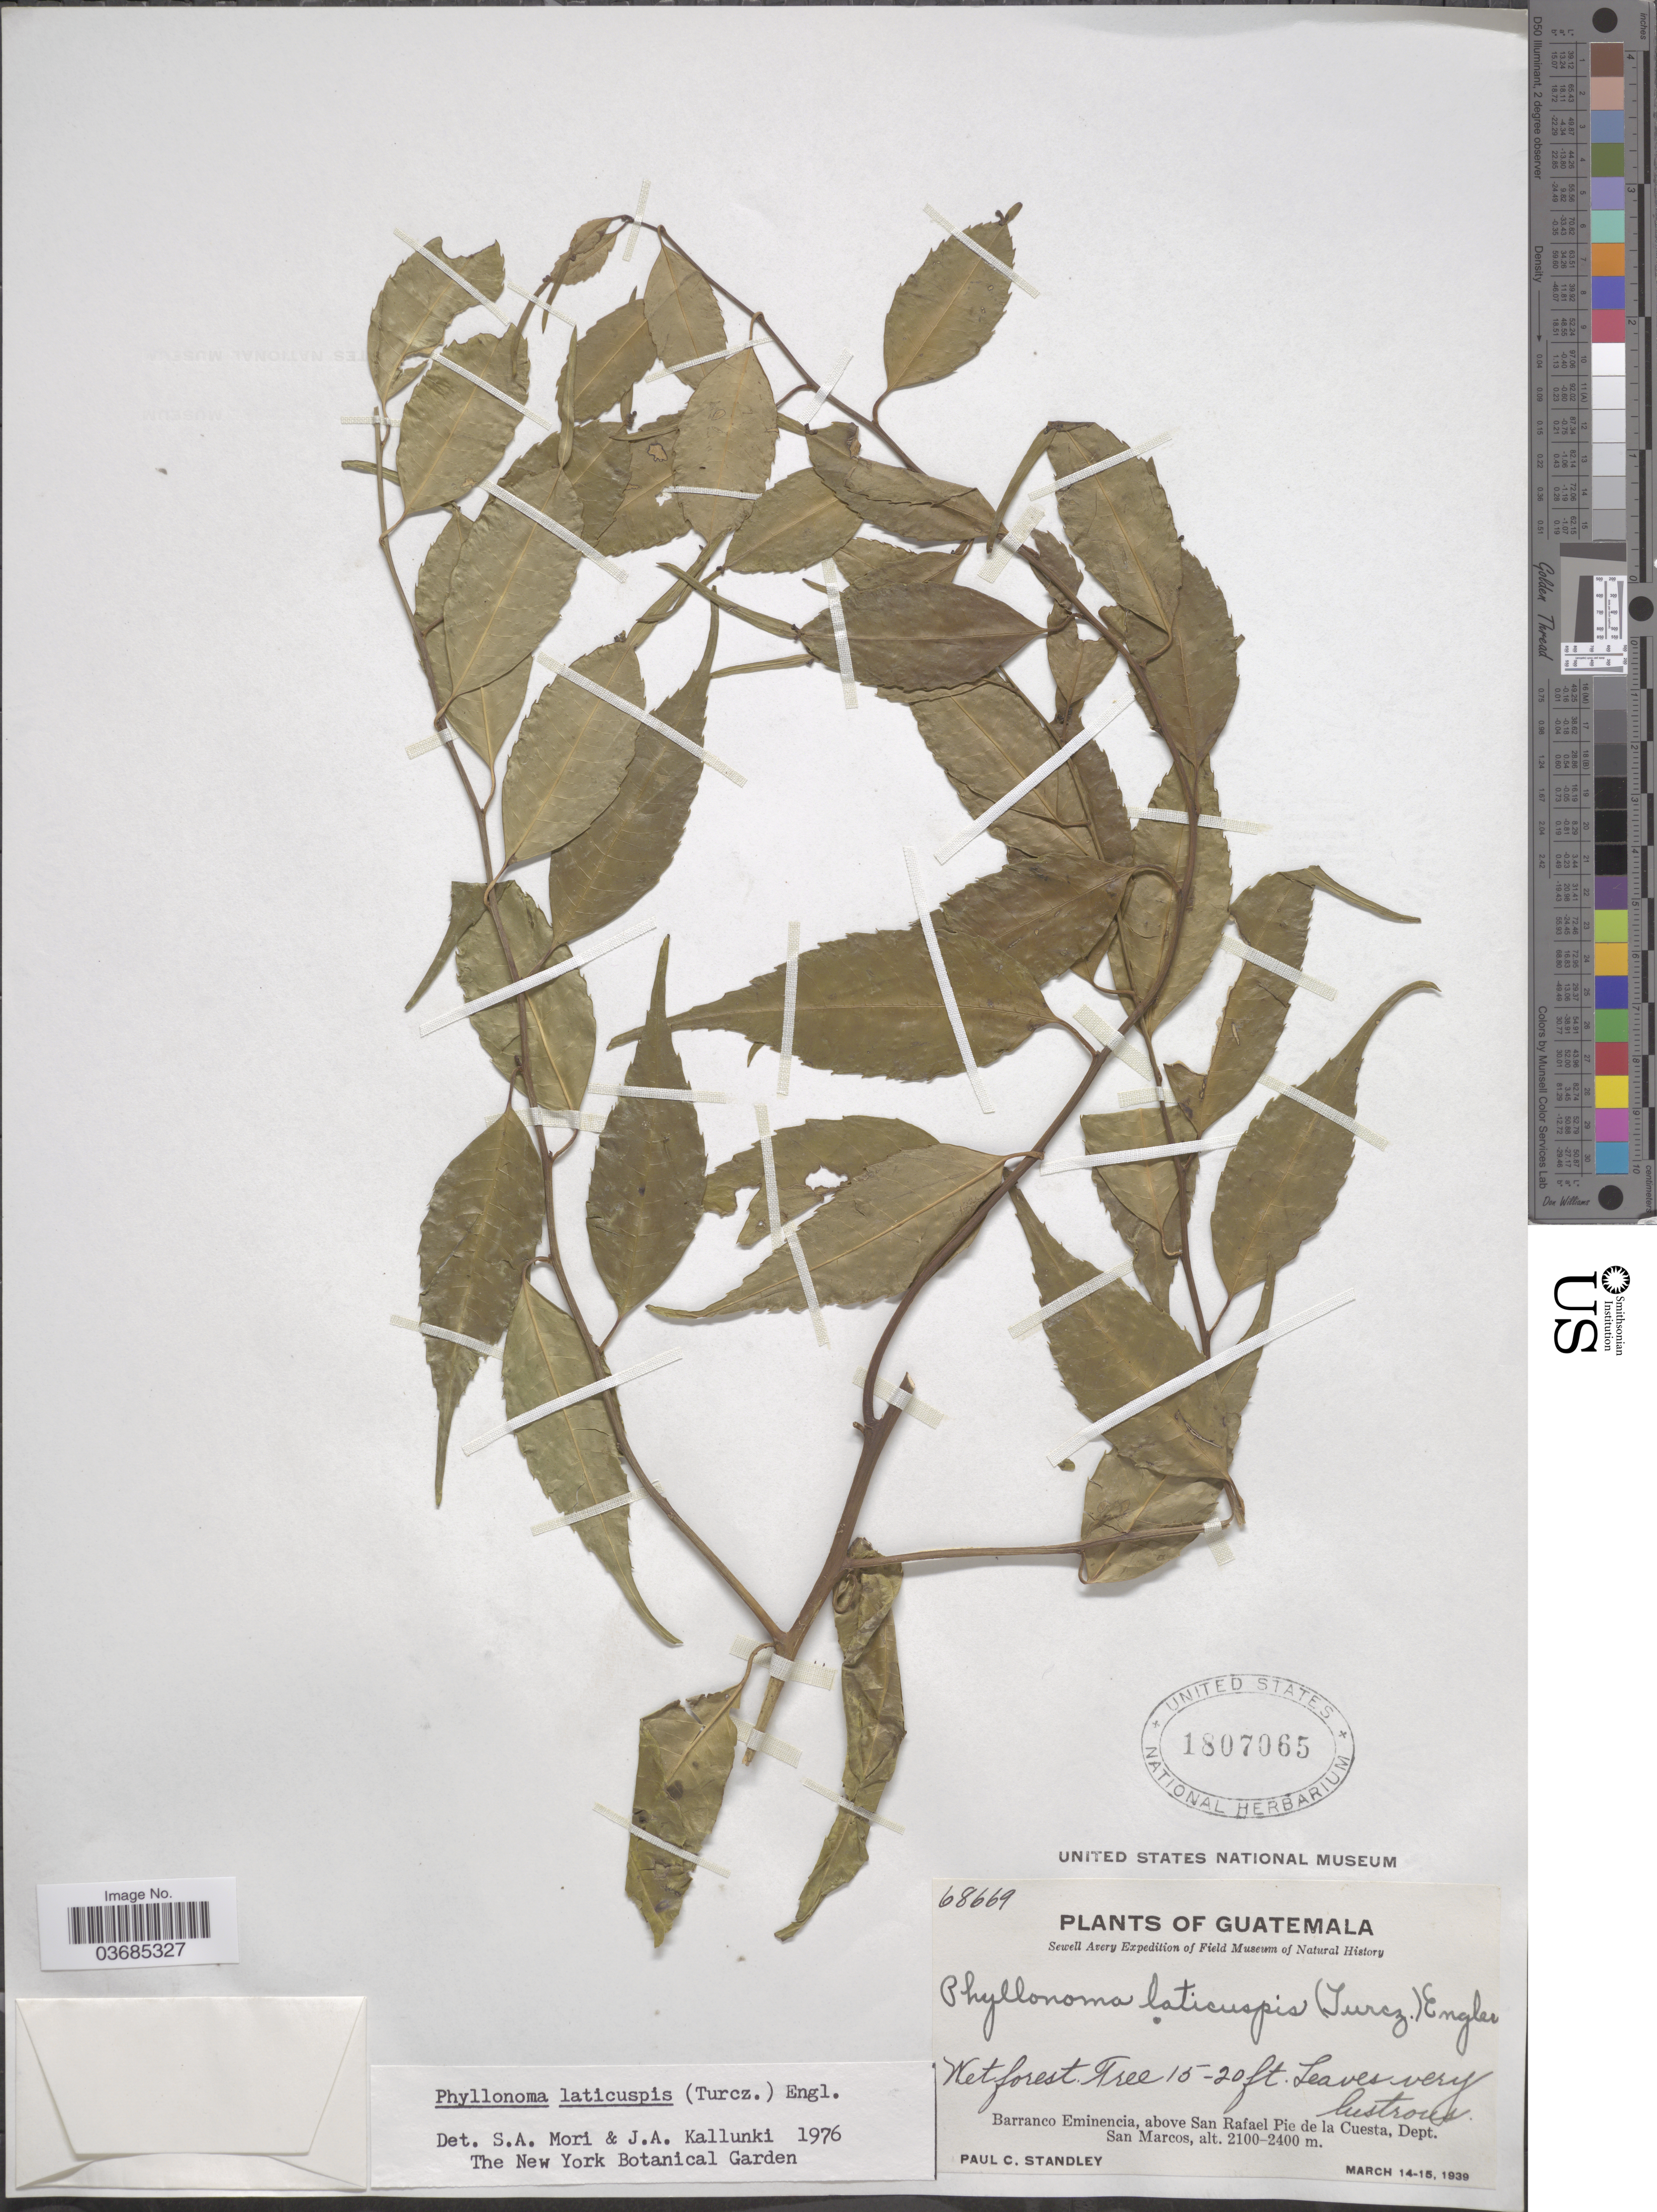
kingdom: Plantae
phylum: Tracheophyta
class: Magnoliopsida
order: Aquifoliales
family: Phyllonomaceae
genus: Phyllonoma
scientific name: Phyllonoma laticuspis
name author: (Turcz.) Engl.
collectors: P. C. Standley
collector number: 68669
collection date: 1939-03-14/1939-03-15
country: Guatemala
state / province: San Marcos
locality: Sewell Avery Expedition. Wet forest. Barranca Eminencia, above San Rafael Pie de la Cuesta, Dept. San Marcos.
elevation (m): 2100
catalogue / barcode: US 1807065